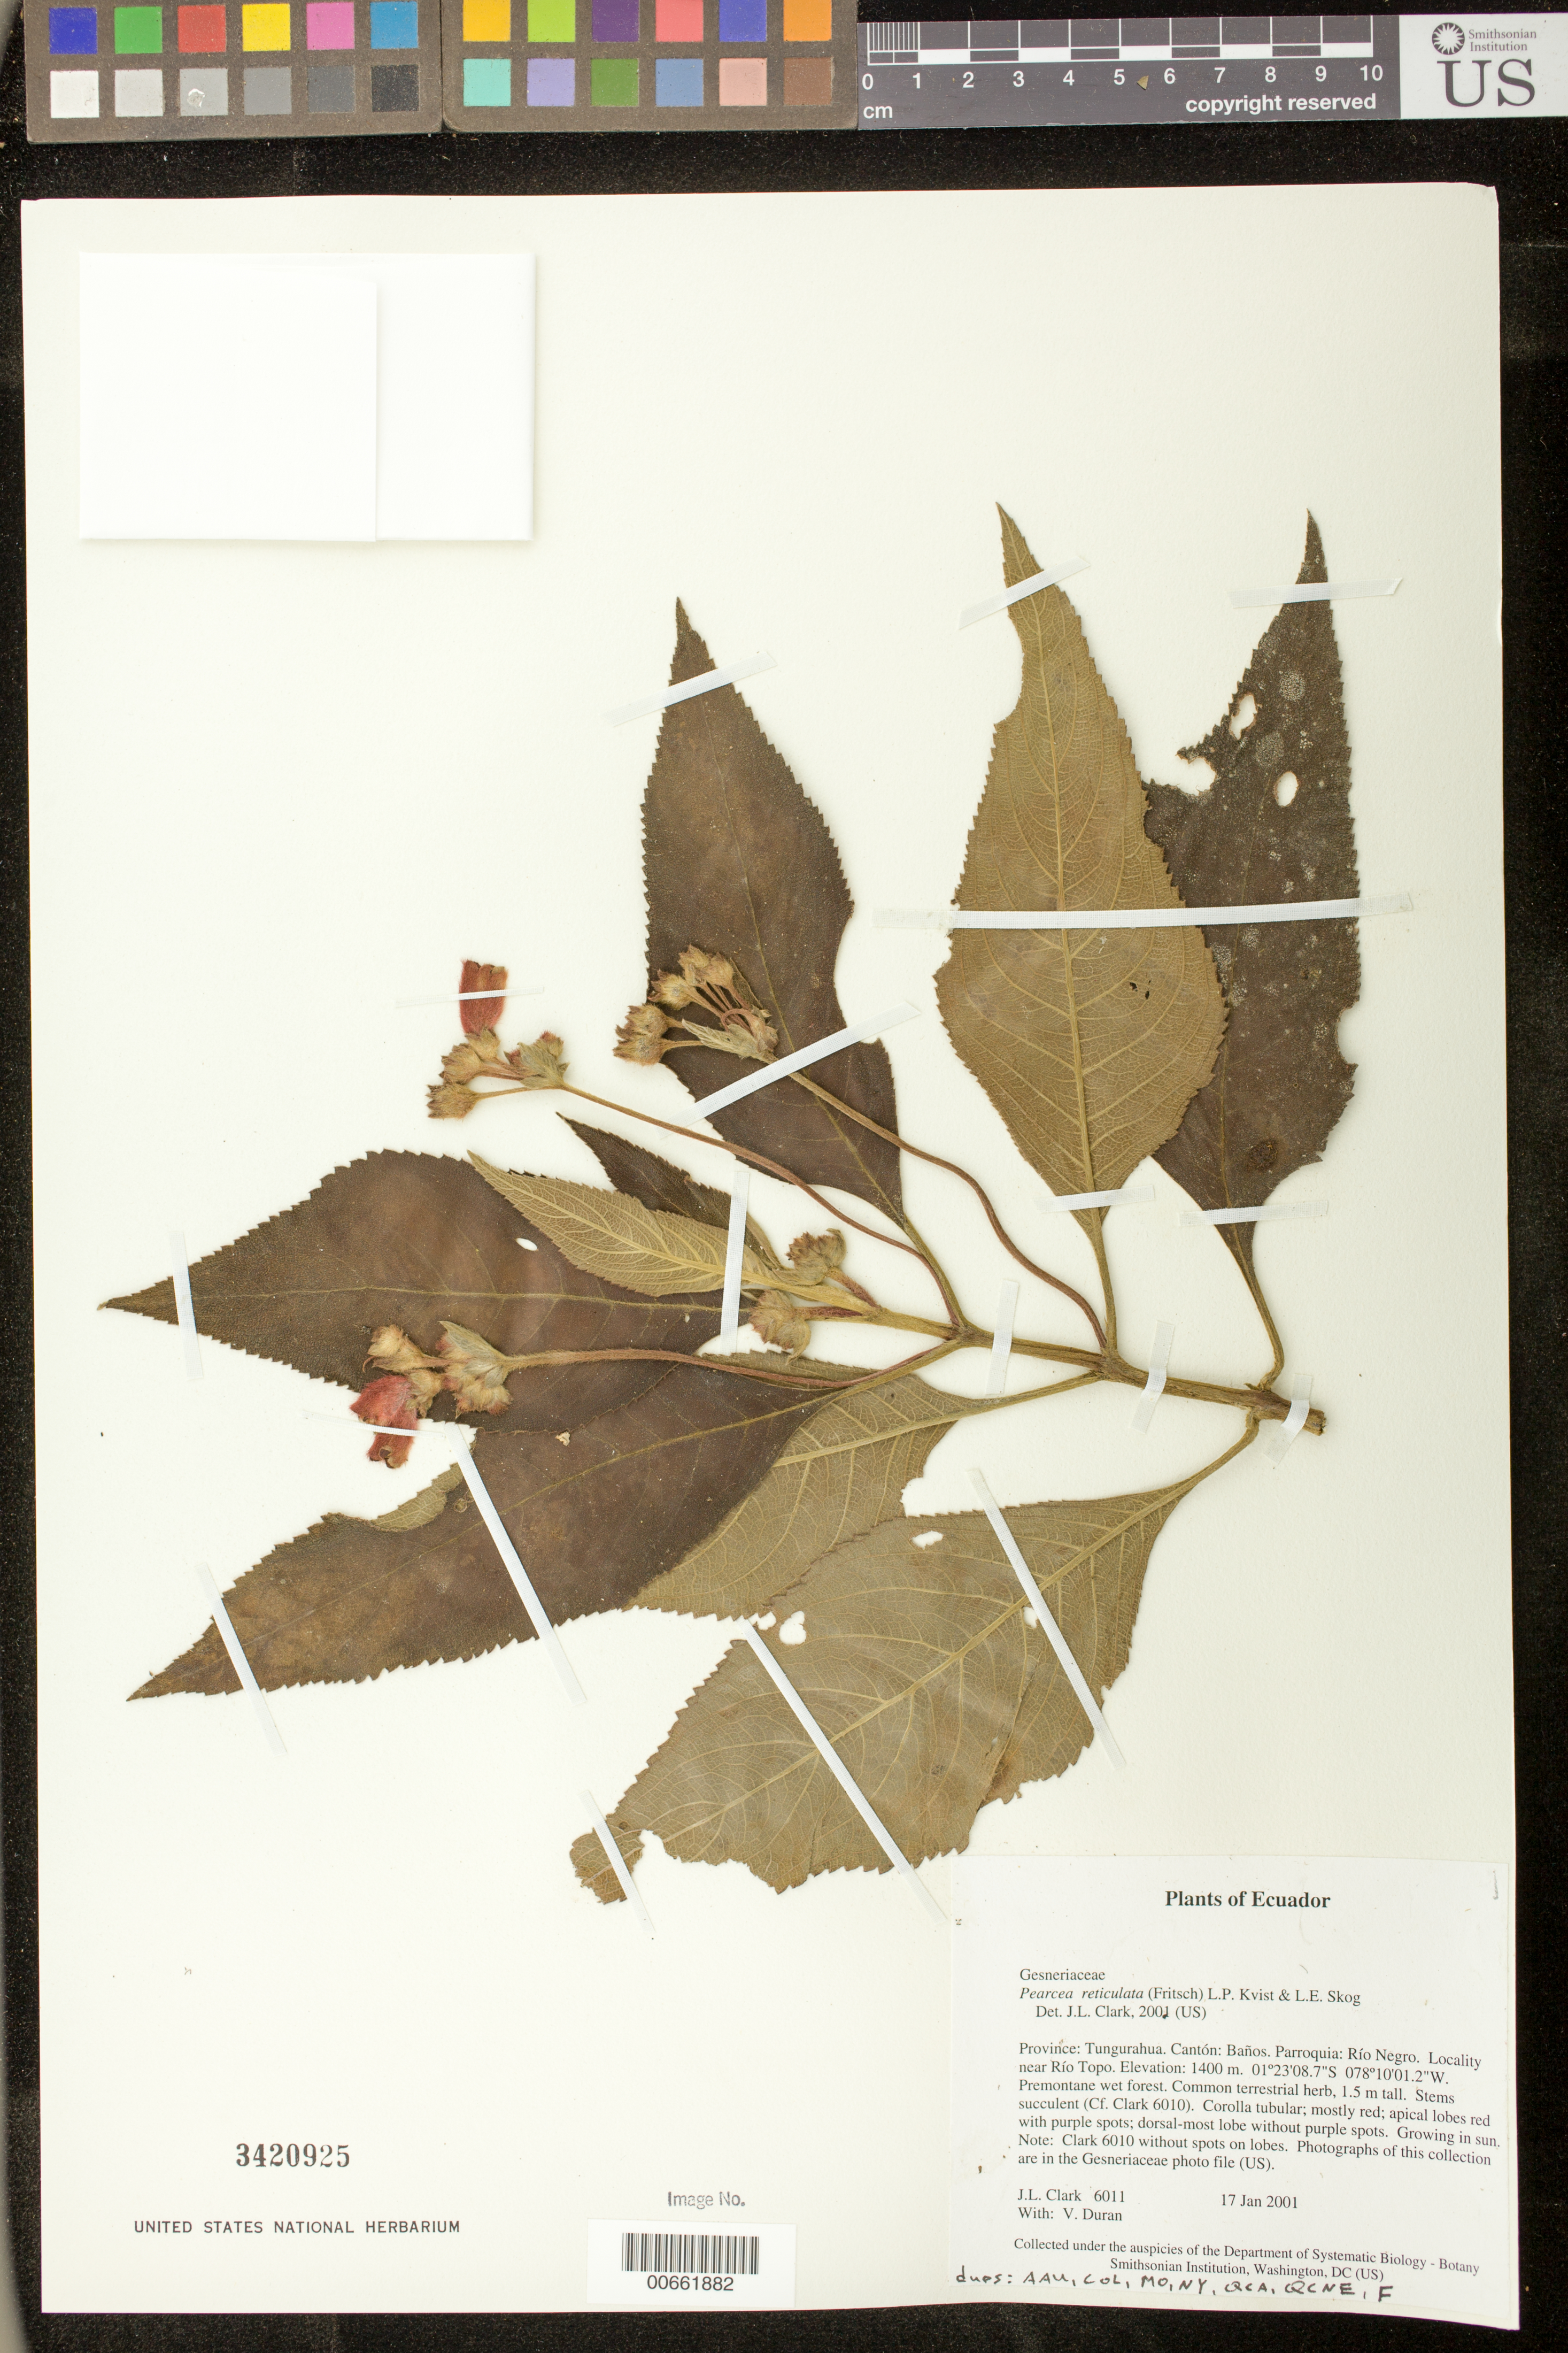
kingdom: Plantae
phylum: Tracheophyta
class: Magnoliopsida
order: Lamiales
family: Gesneriaceae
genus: Pearcea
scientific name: Pearcea reticulata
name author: (Fritsch) L.P. Kvist & L.E. Skog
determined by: Clark, J. L., (SEL), The Marie Selby Botanical Garden (UNITED STATES)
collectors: J. L. Clark & V. Duran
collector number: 6011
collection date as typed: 17 Jan 2001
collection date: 2001-01-17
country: Ecuador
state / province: Tungurahua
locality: Cantón: Baños. Parroquia: Río Negro. Locality near Río Topo.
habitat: Premontane wet forest.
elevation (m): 1400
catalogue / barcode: US 3420925